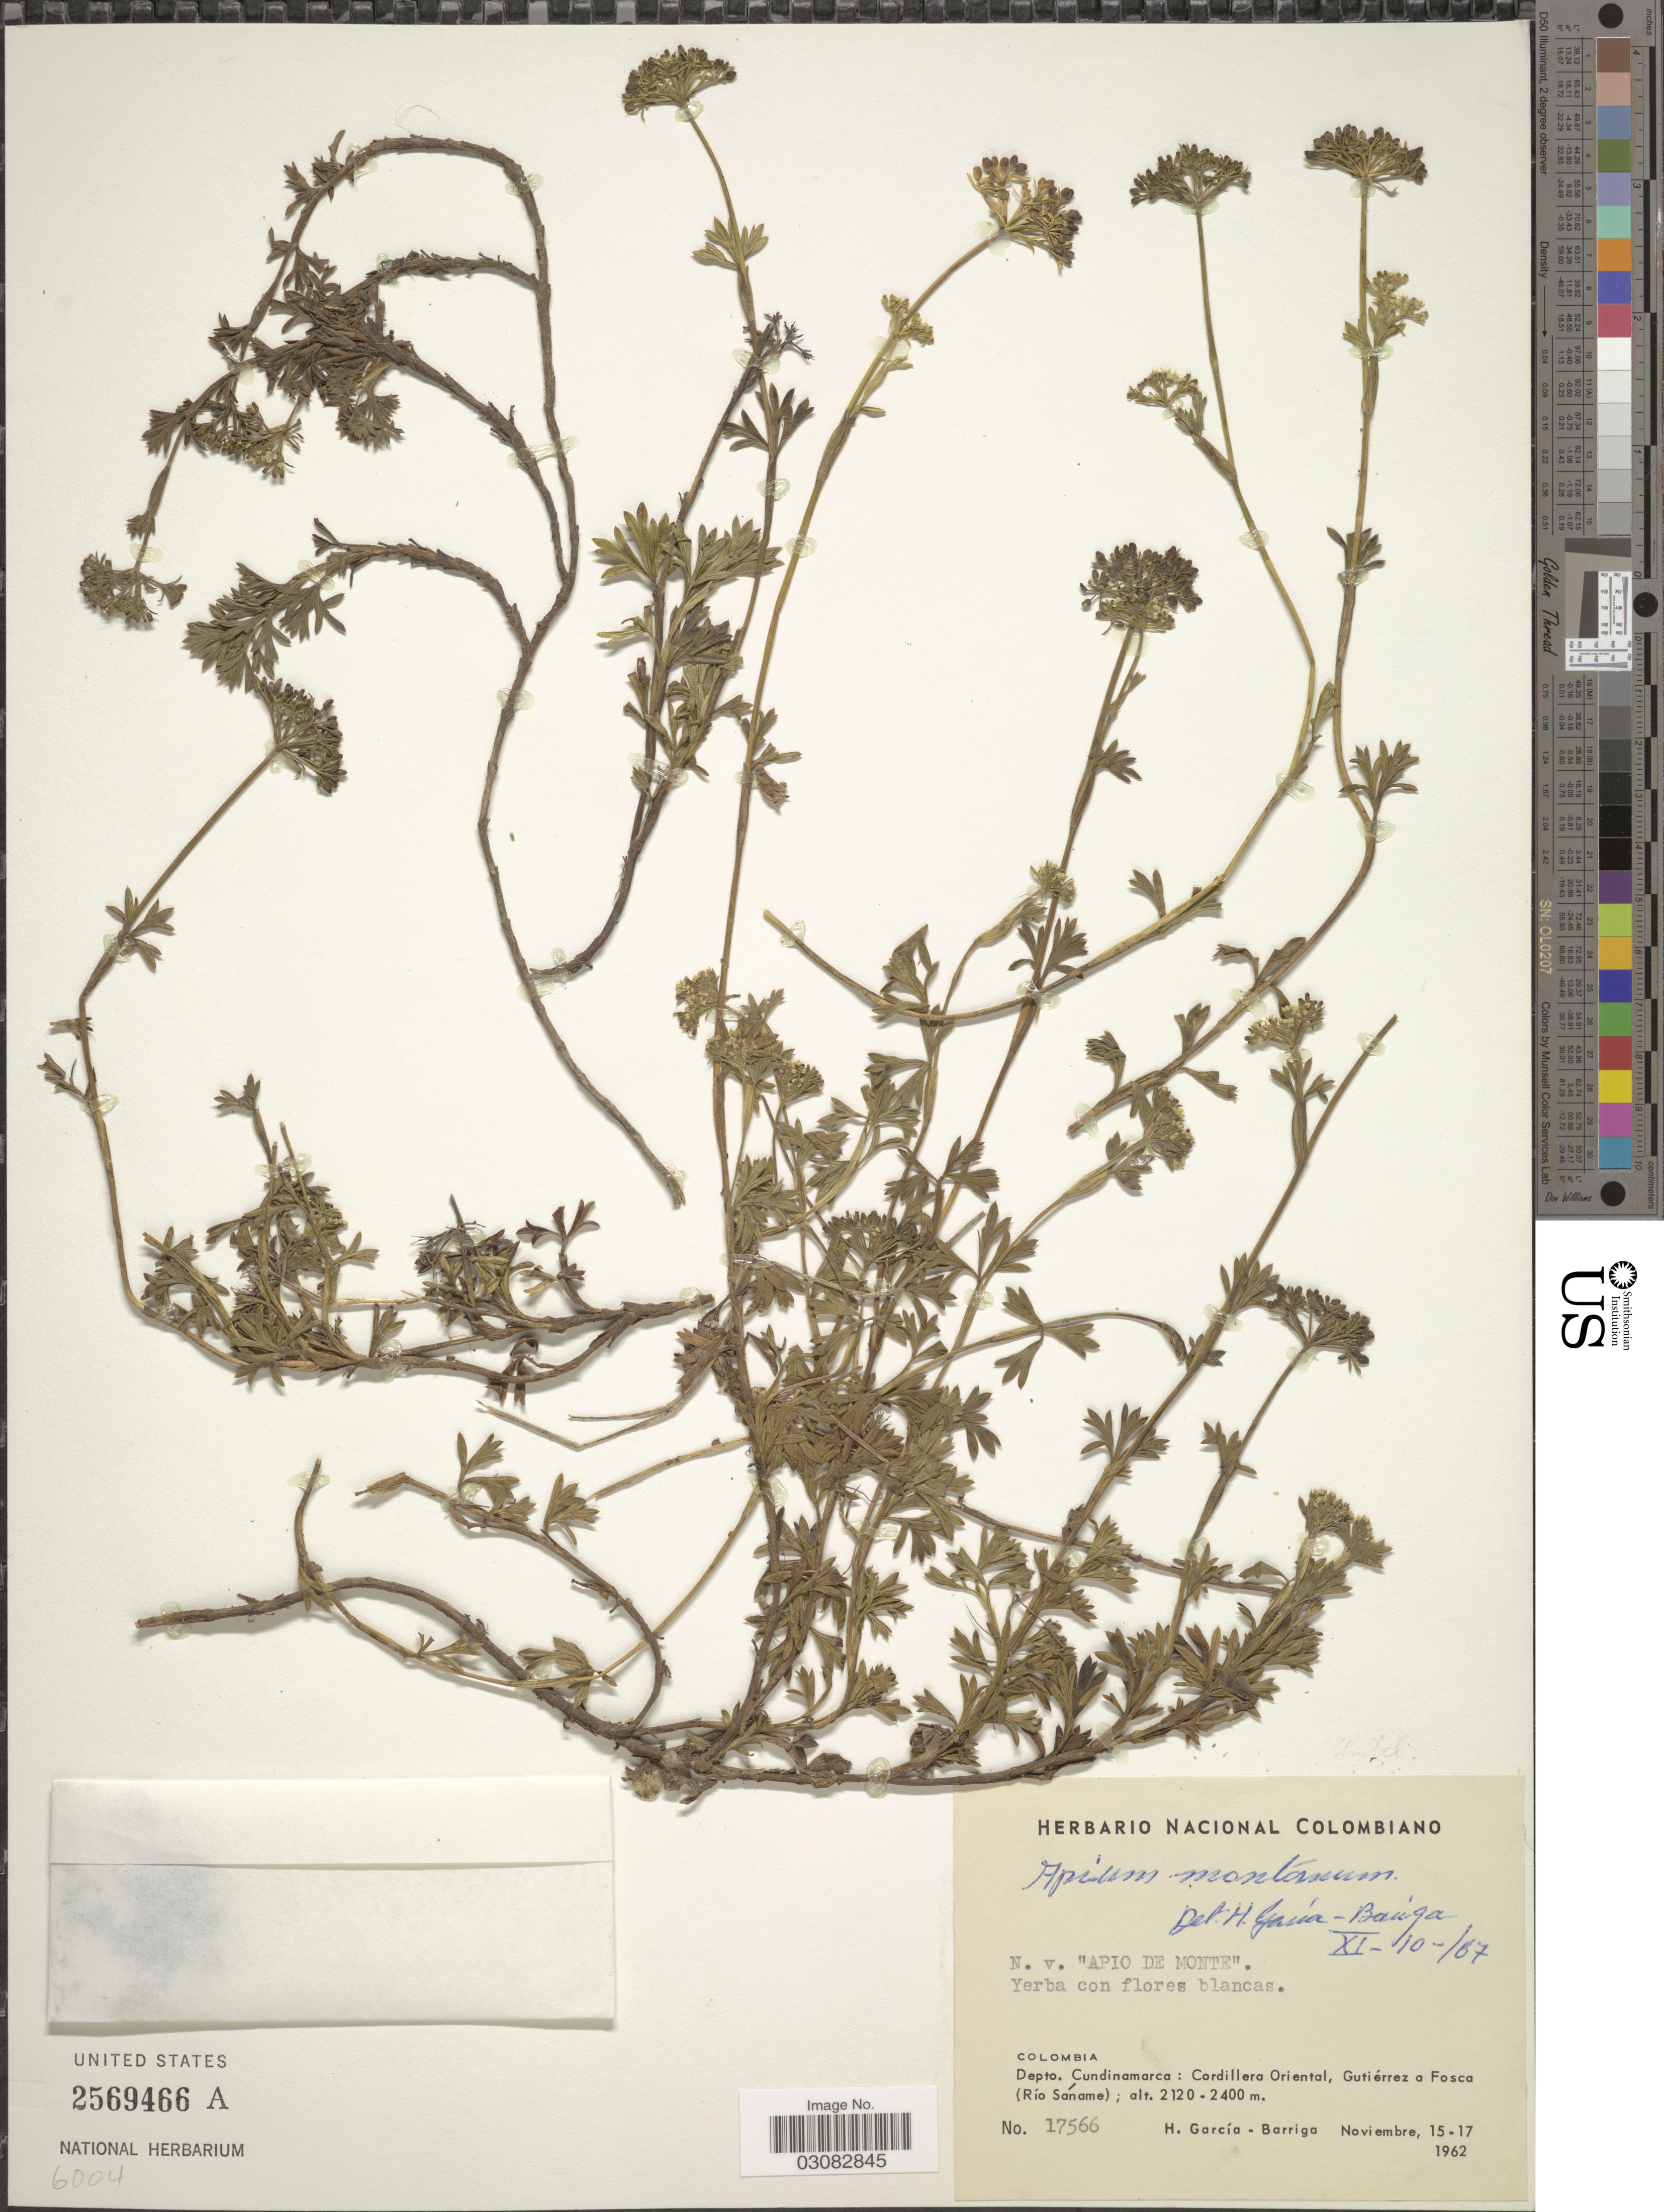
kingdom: Plantae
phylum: Tracheophyta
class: Magnoliopsida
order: Apiales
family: Apiaceae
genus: Apium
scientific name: Apium montanum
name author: Kunth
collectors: H. García Barriga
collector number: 17566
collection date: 1962-11-15/1962-11-17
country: Colombia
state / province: Cundinamarca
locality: Depto. Cundinamarca: Cordillera Oriental, Gutiérrez a Fosca (Río Sáname).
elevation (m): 2120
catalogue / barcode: US 2569466A